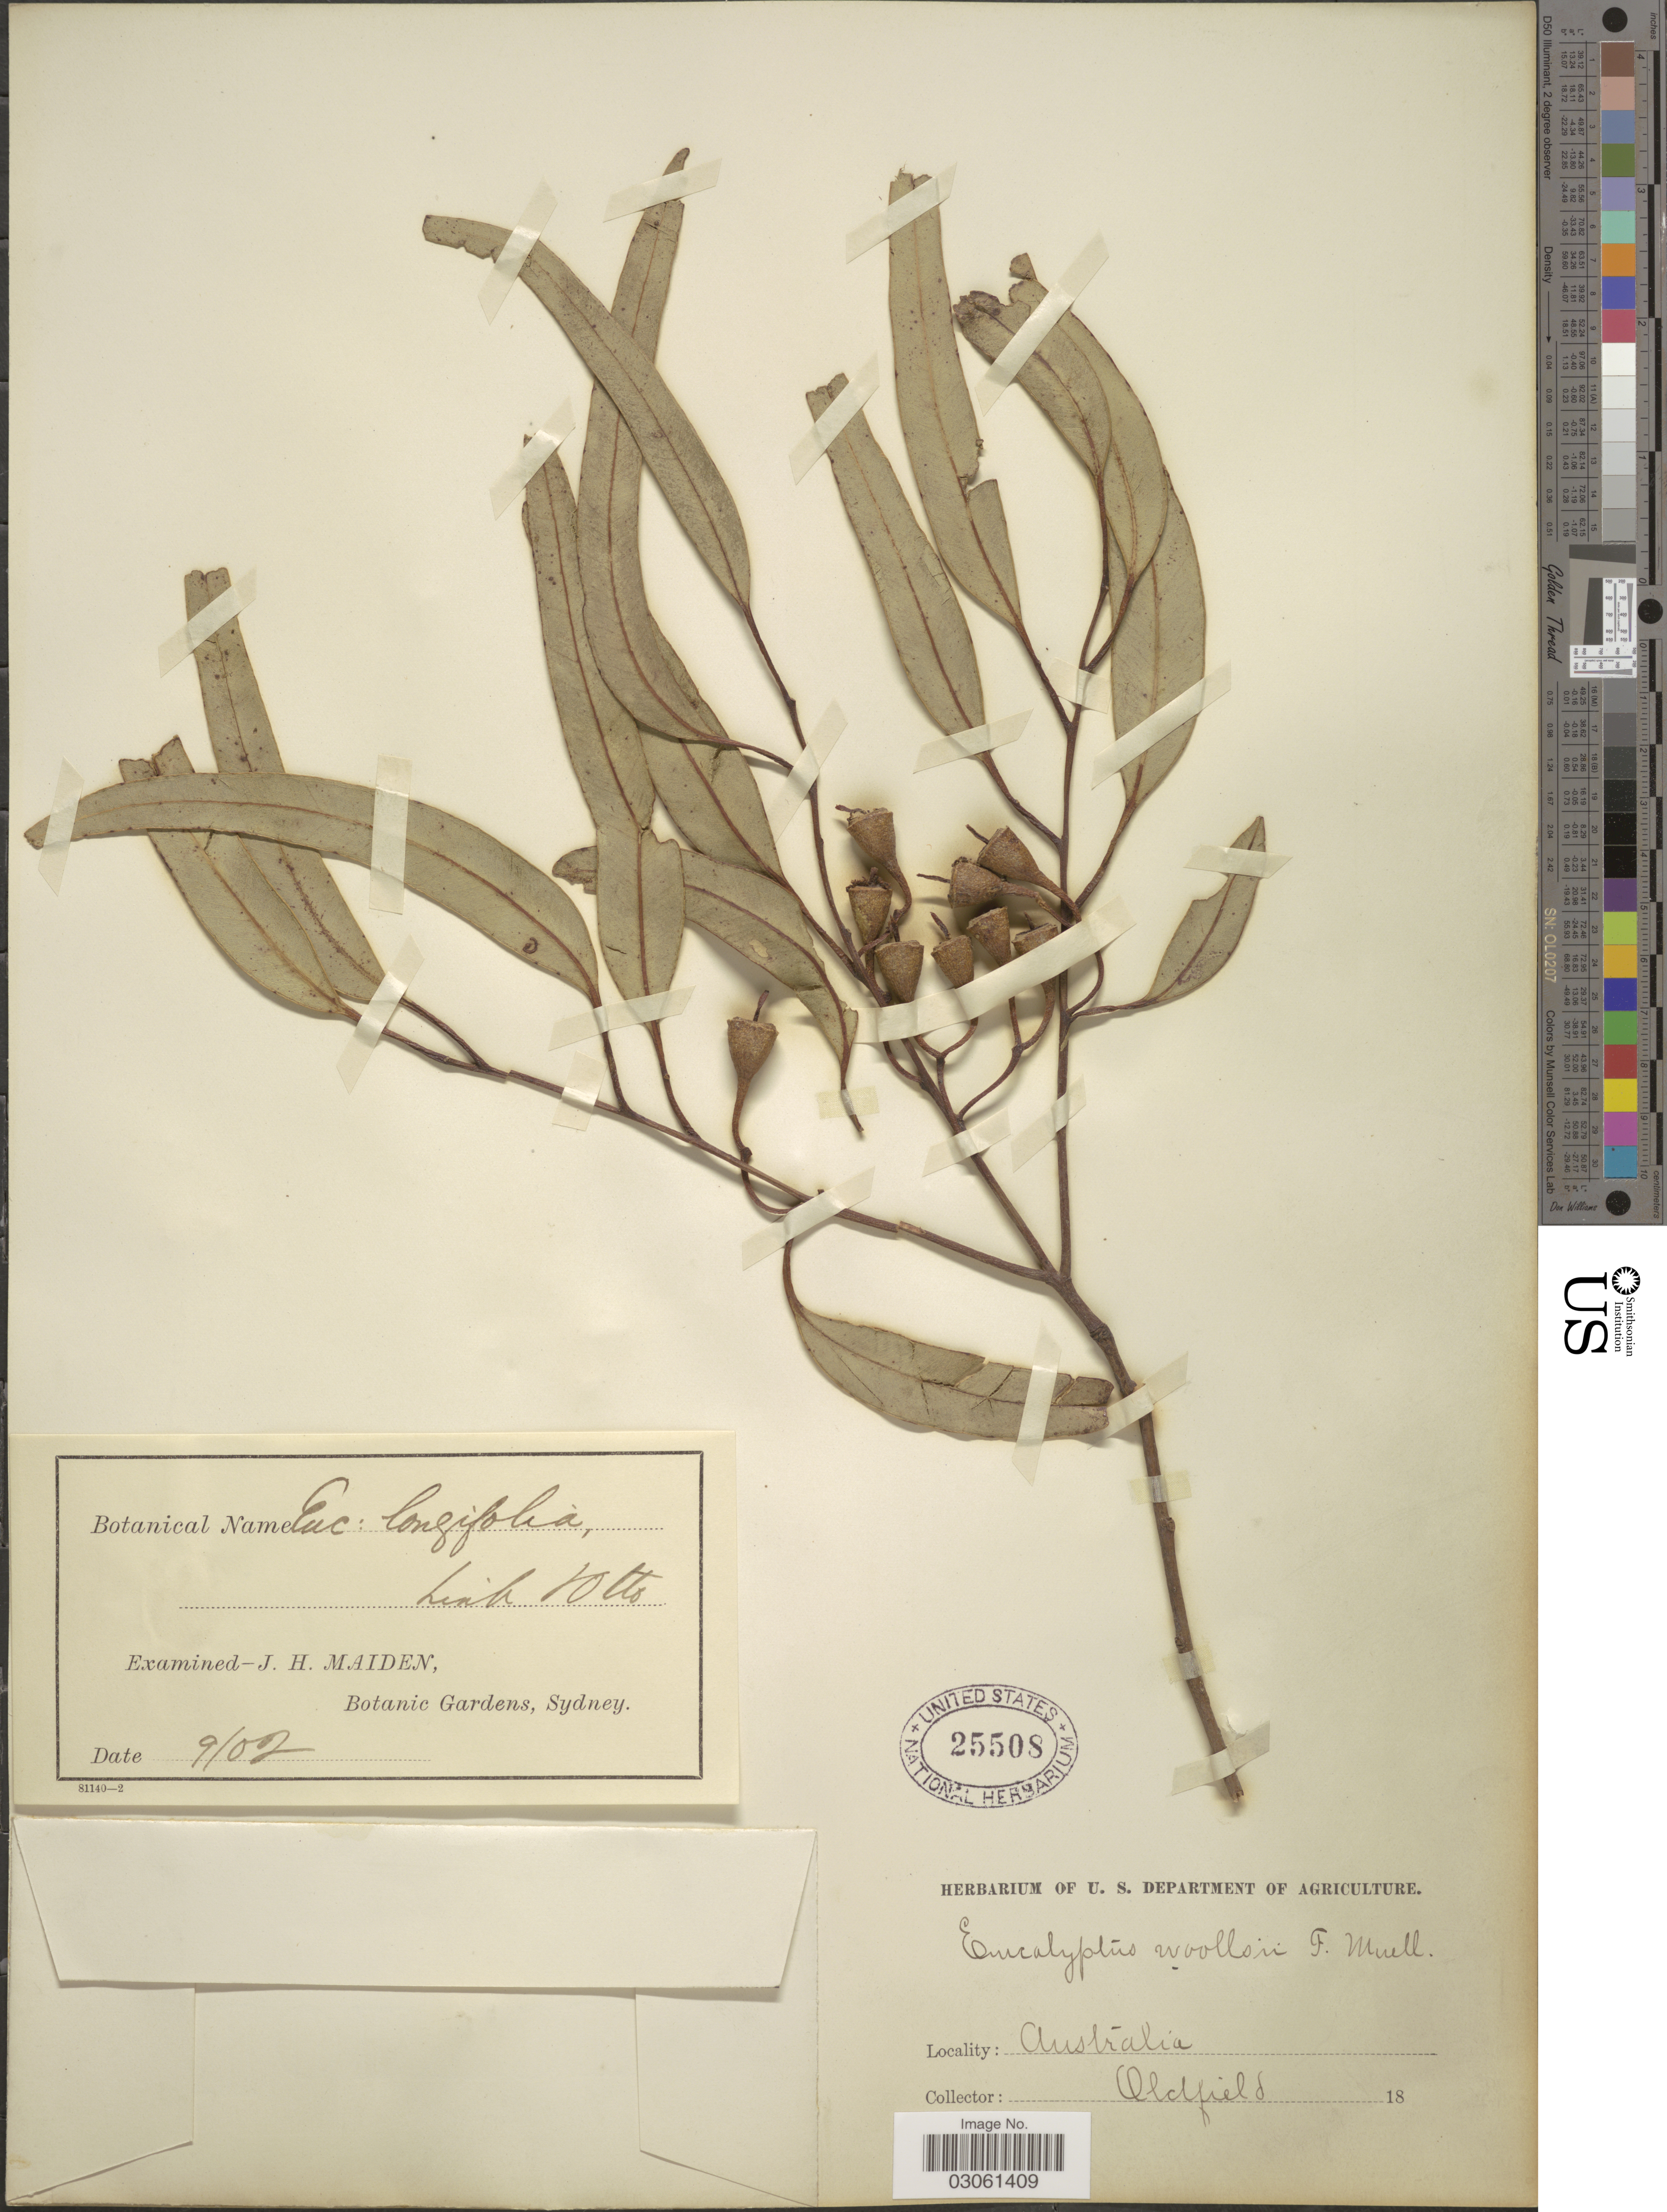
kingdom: Plantae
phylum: Tracheophyta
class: Magnoliopsida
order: Myrtales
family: Myrtaceae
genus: Eucalyptus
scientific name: Eucalyptus longifolia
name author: Link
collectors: Oldfield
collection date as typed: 18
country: Australia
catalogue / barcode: US 25508